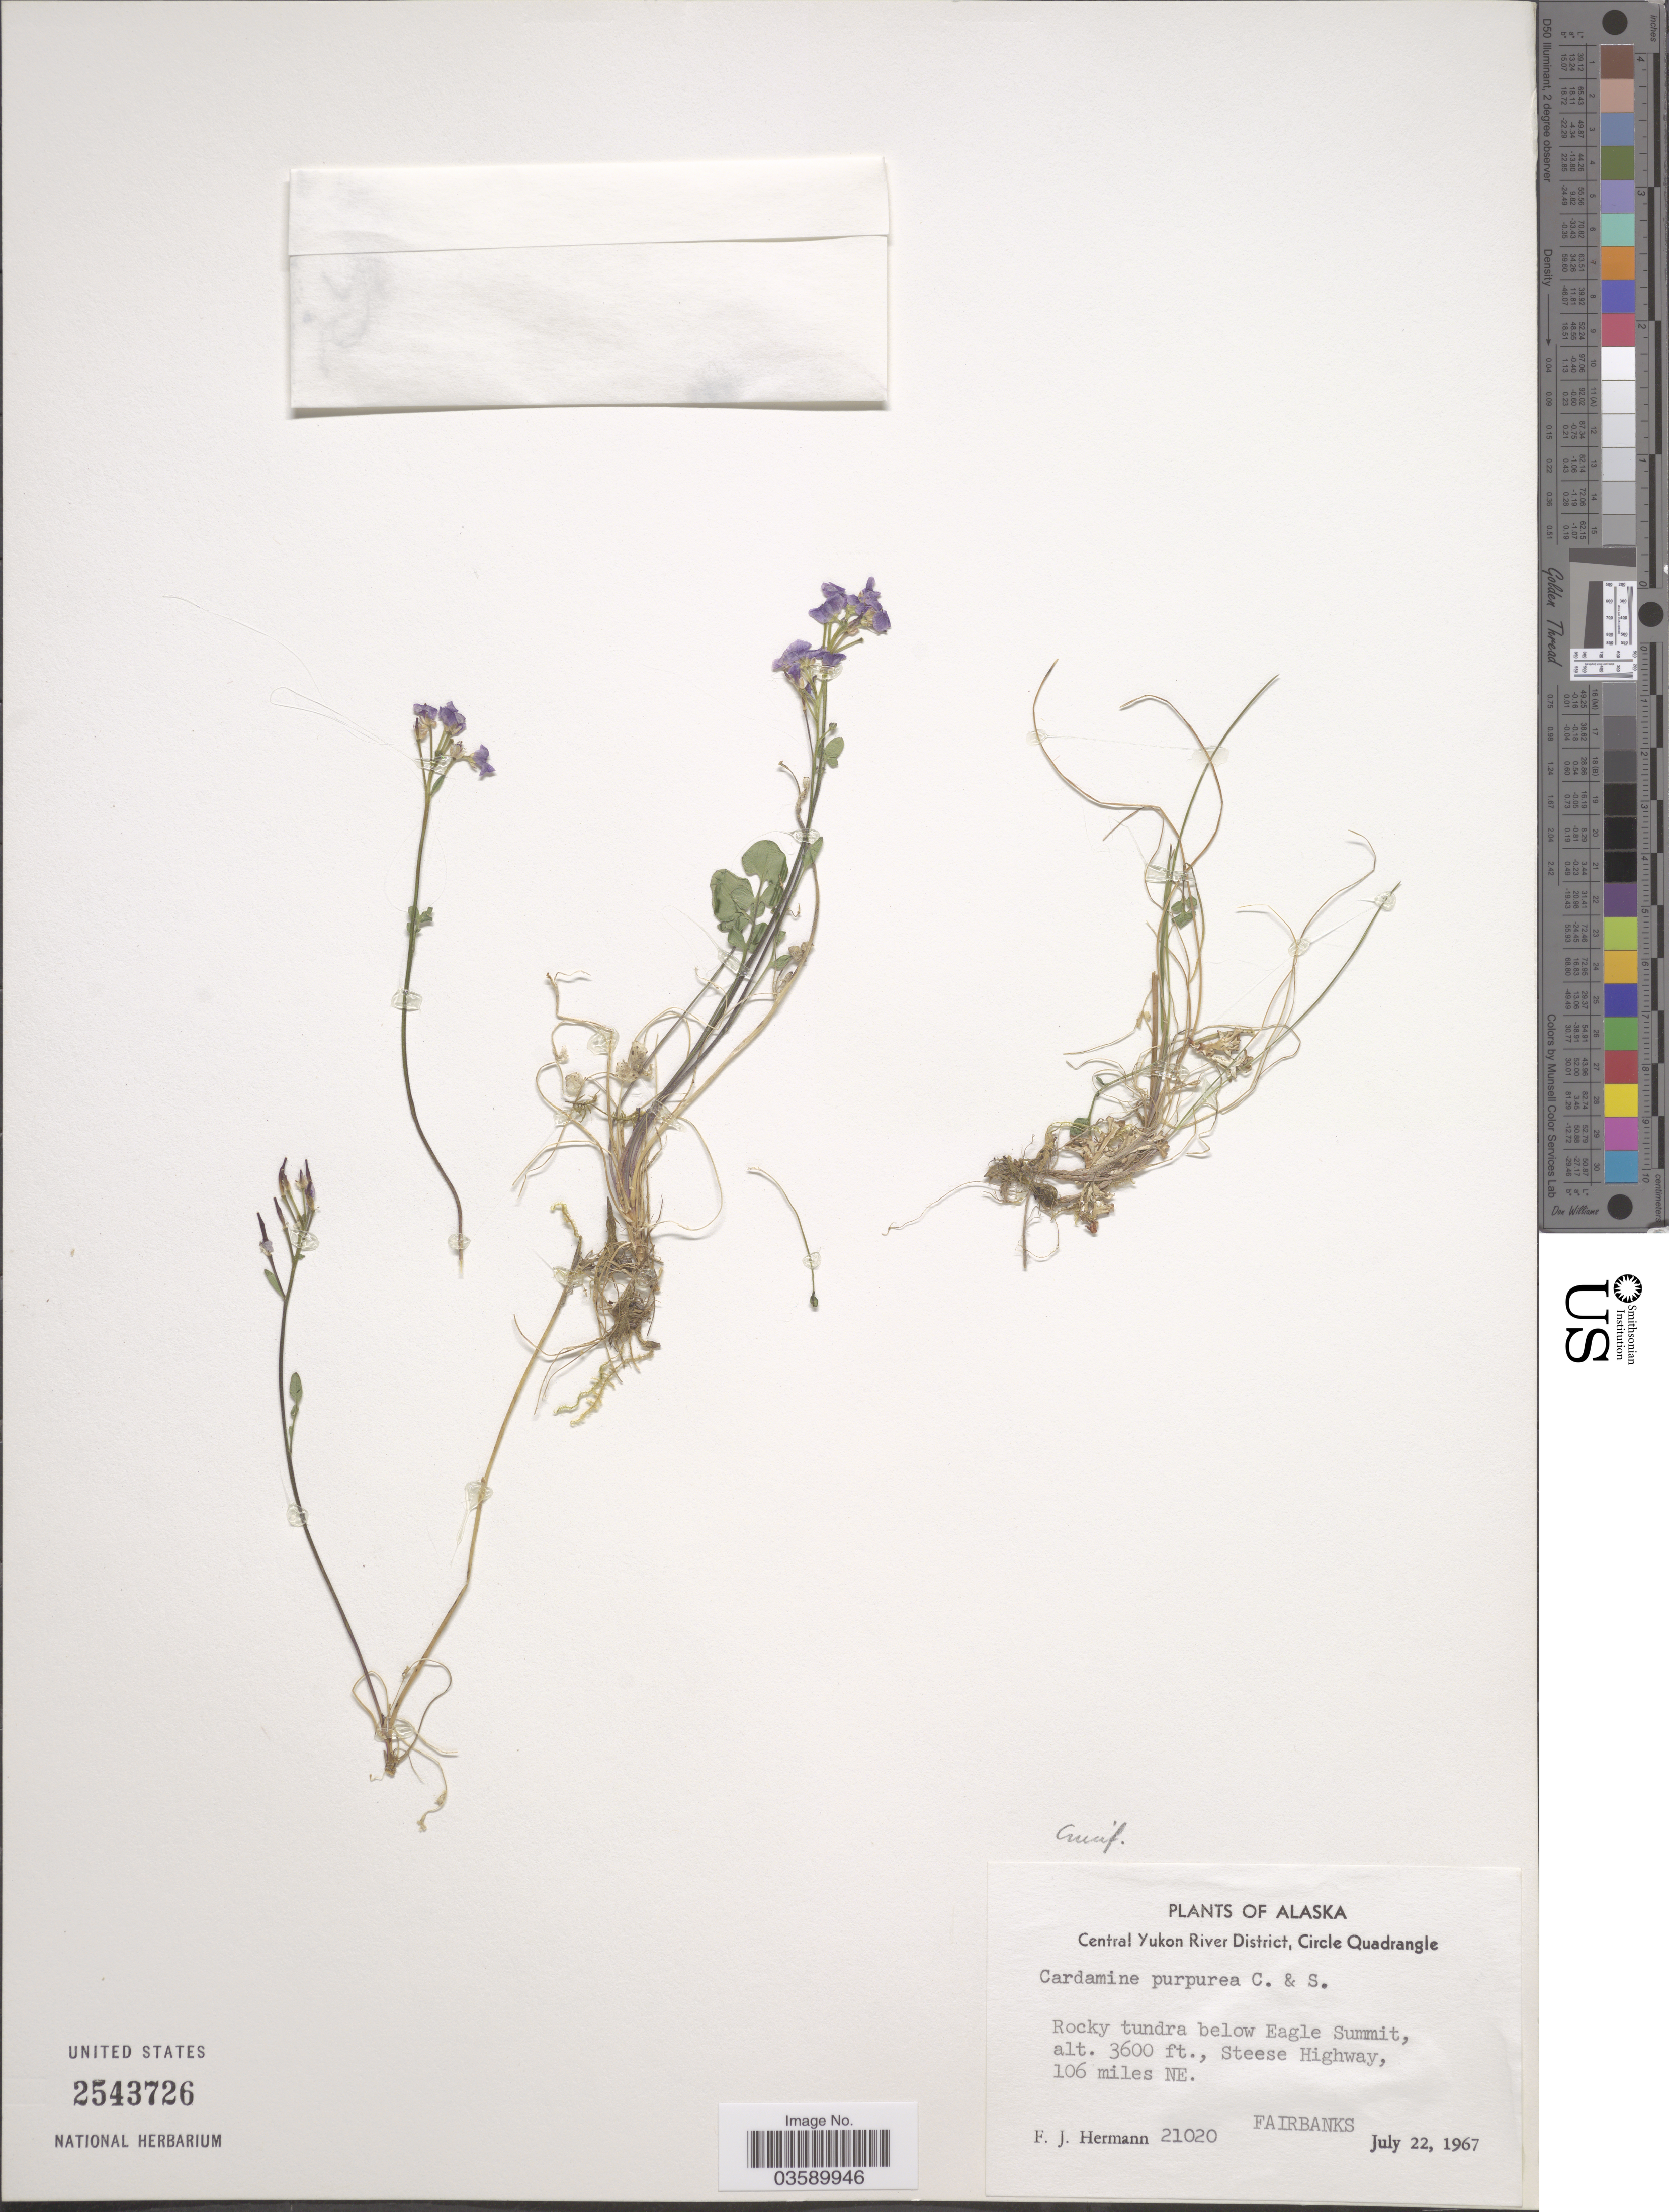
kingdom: Plantae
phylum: Tracheophyta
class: Magnoliopsida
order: Brassicales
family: Brassicaceae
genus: Cardamine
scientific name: Cardamine purpurea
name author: Cham. & Schltdl.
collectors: F. J. Hermann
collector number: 21020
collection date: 1967-07-22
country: United States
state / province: Alaska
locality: Central Yukon River District, Circle Quadrangle. Rocky tundra below Eagle Summit, Steese Highway, 106 miles NE. Fairbanks.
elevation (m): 1097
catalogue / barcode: US 2543726